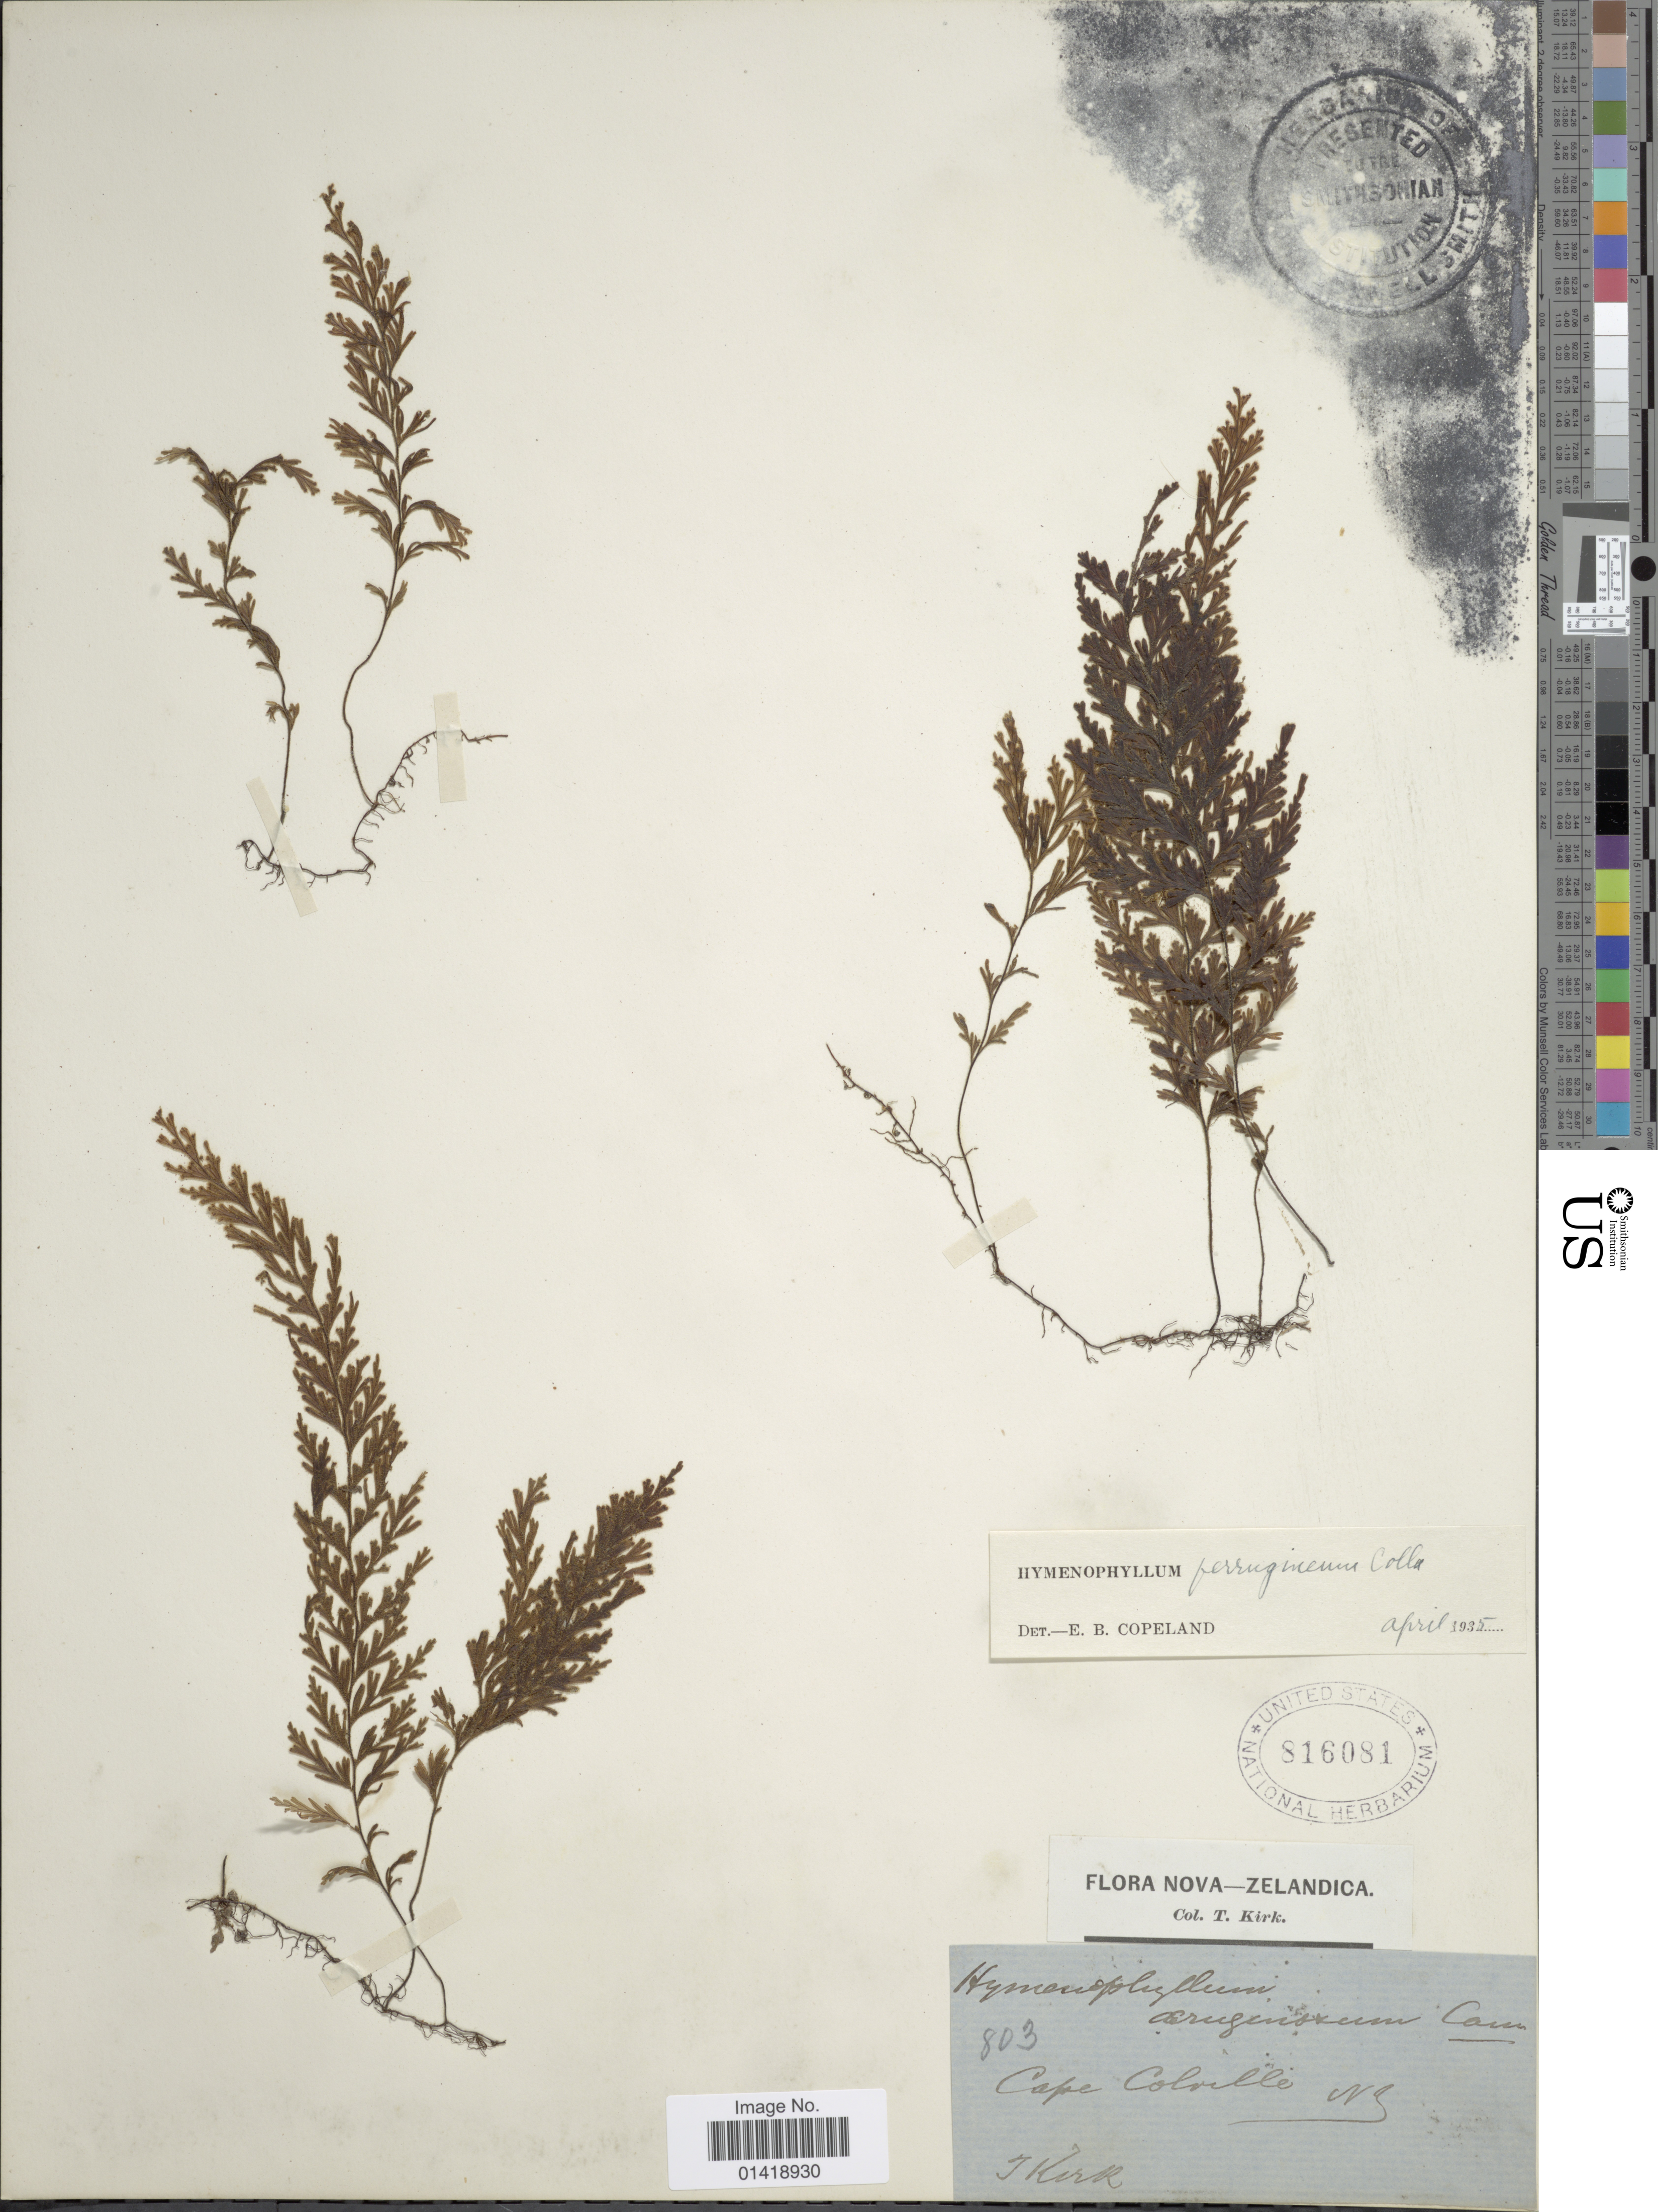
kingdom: Plantae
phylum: Tracheophyta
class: Polypodiopsida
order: Hymenophyllales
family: Hymenophyllaceae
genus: Hymenophyllum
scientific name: Hymenophyllum ferrugineum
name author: Colla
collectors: T. Kirk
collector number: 803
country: New Zealand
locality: Cape Colville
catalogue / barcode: US 816081